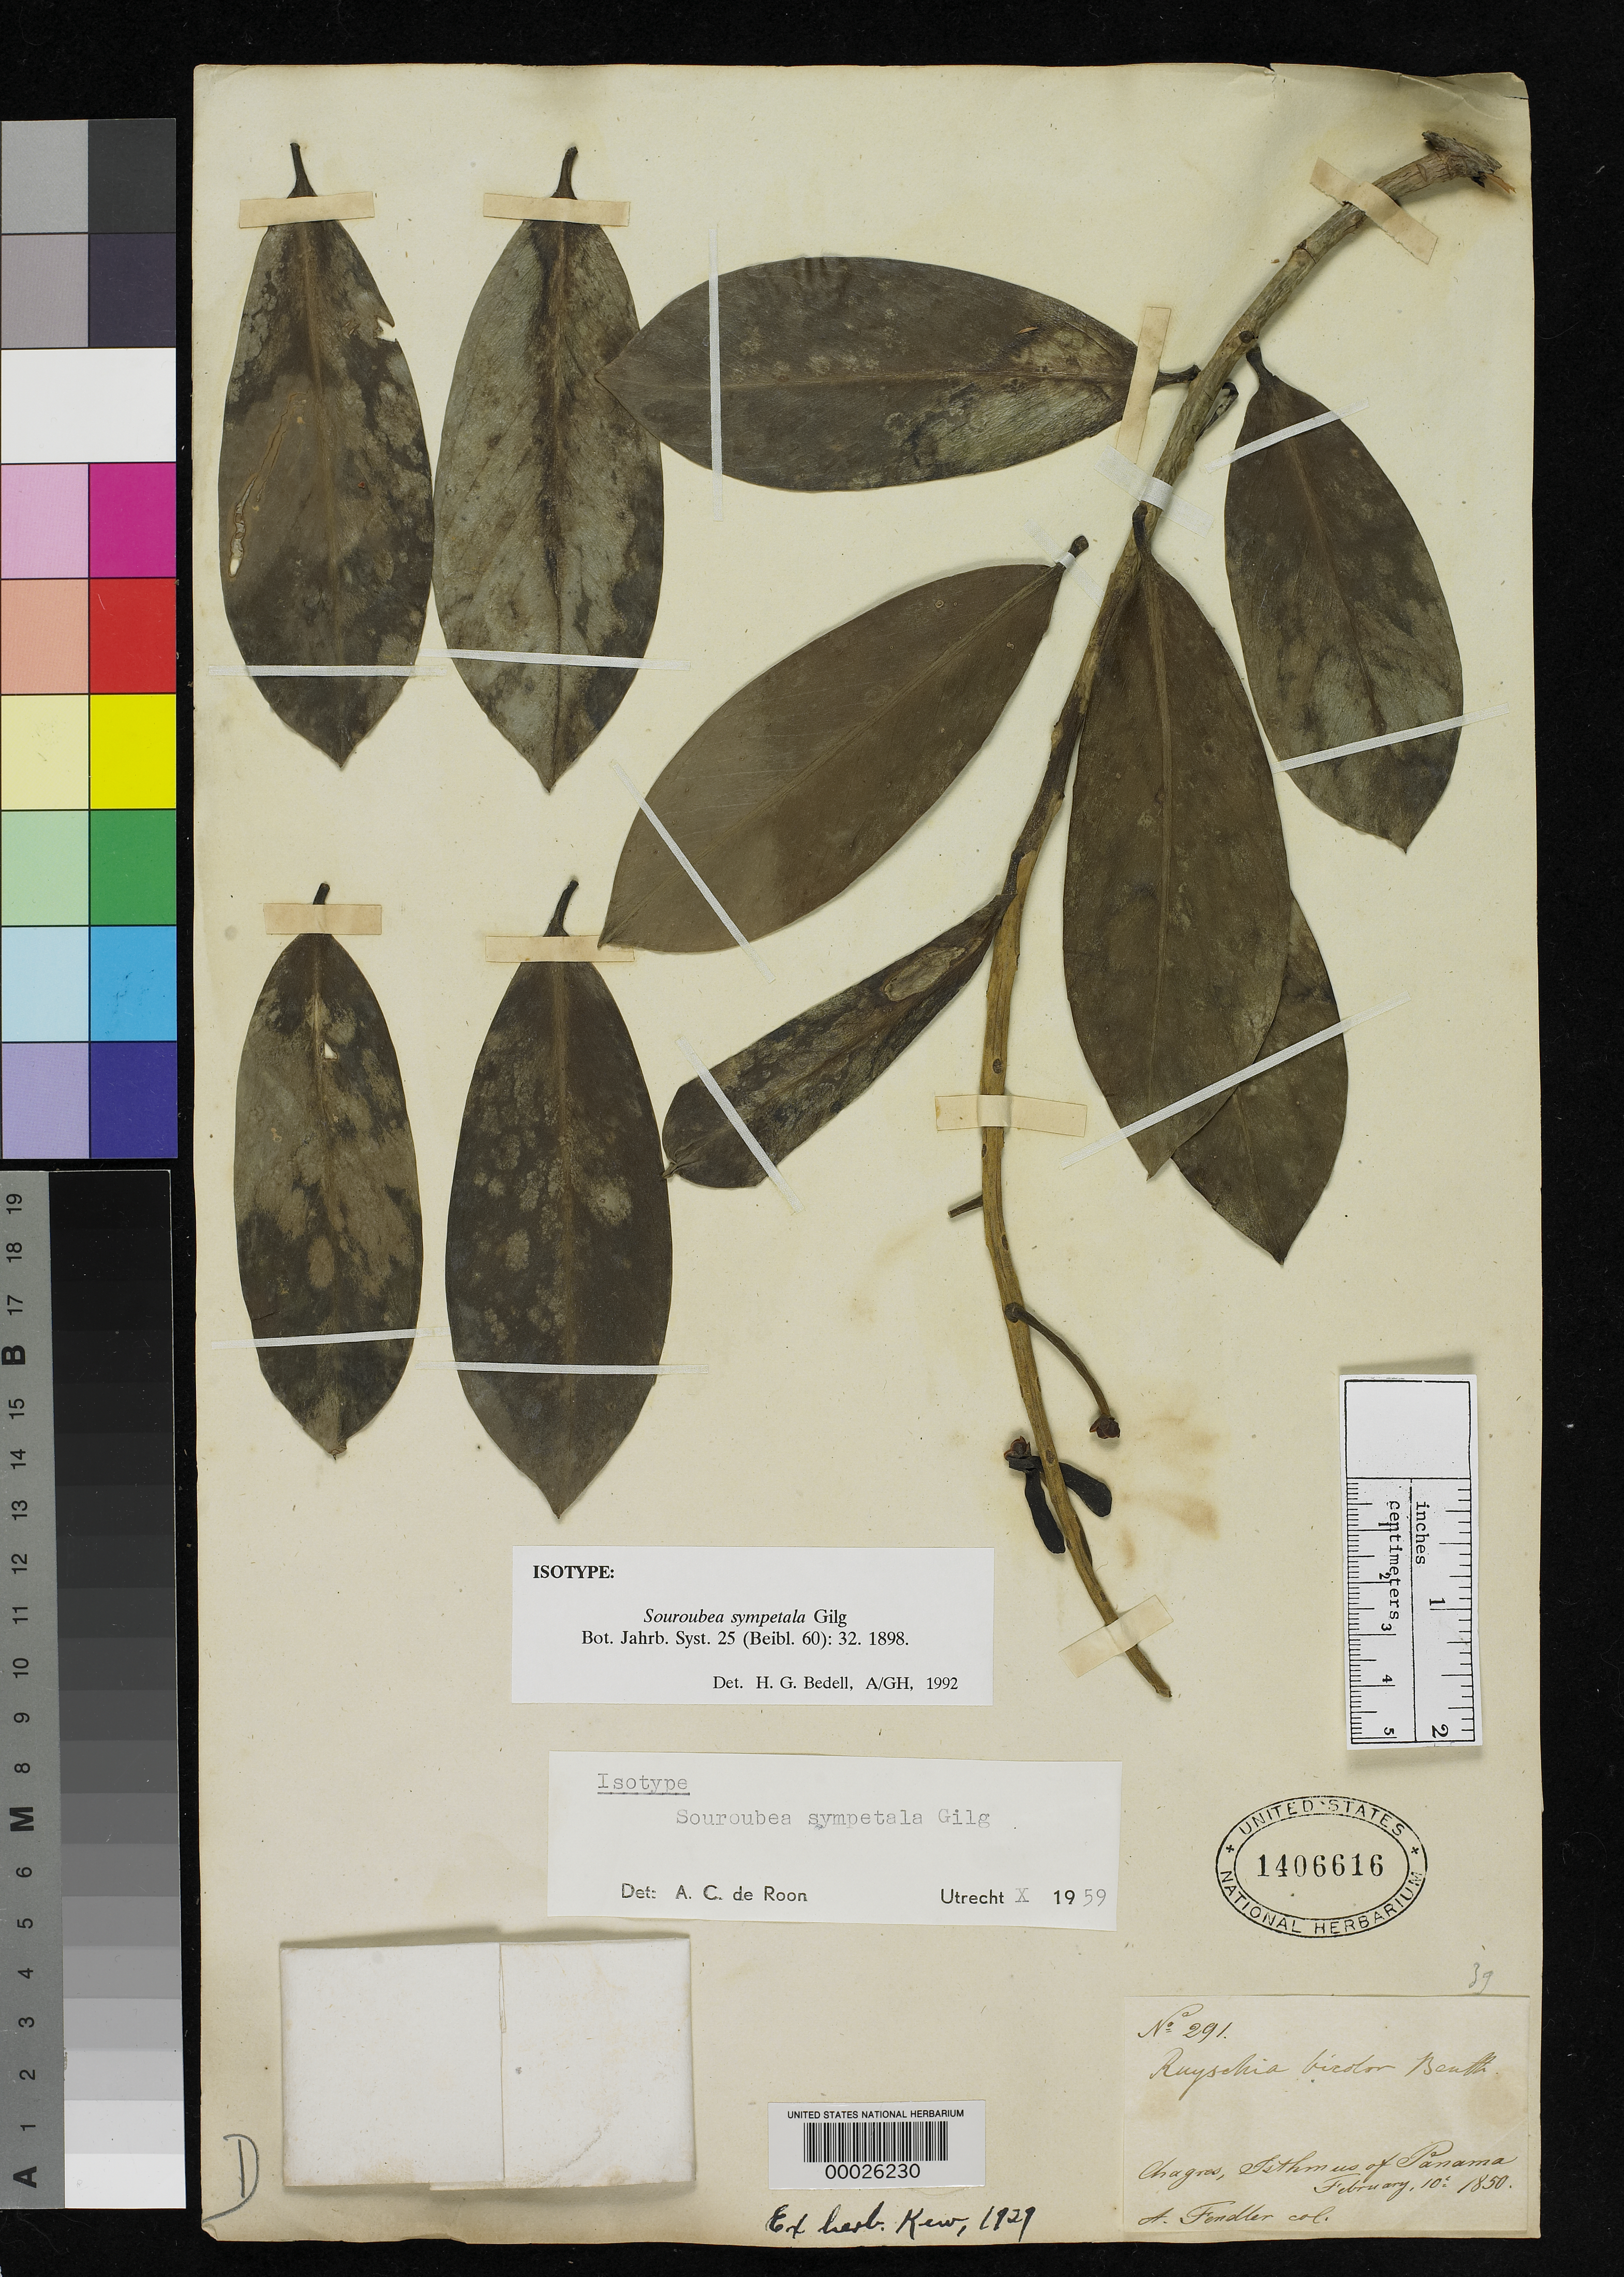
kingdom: Plantae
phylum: Tracheophyta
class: Magnoliopsida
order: Ericales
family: Marcgraviaceae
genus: Souroubea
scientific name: Souroubea sympetala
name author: Gilg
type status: Isotype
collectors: A. Fendler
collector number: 291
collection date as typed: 10 Feb 1850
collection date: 1850-02-10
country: Panama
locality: Chargres, Isthmus of Panama.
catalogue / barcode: US 1406616